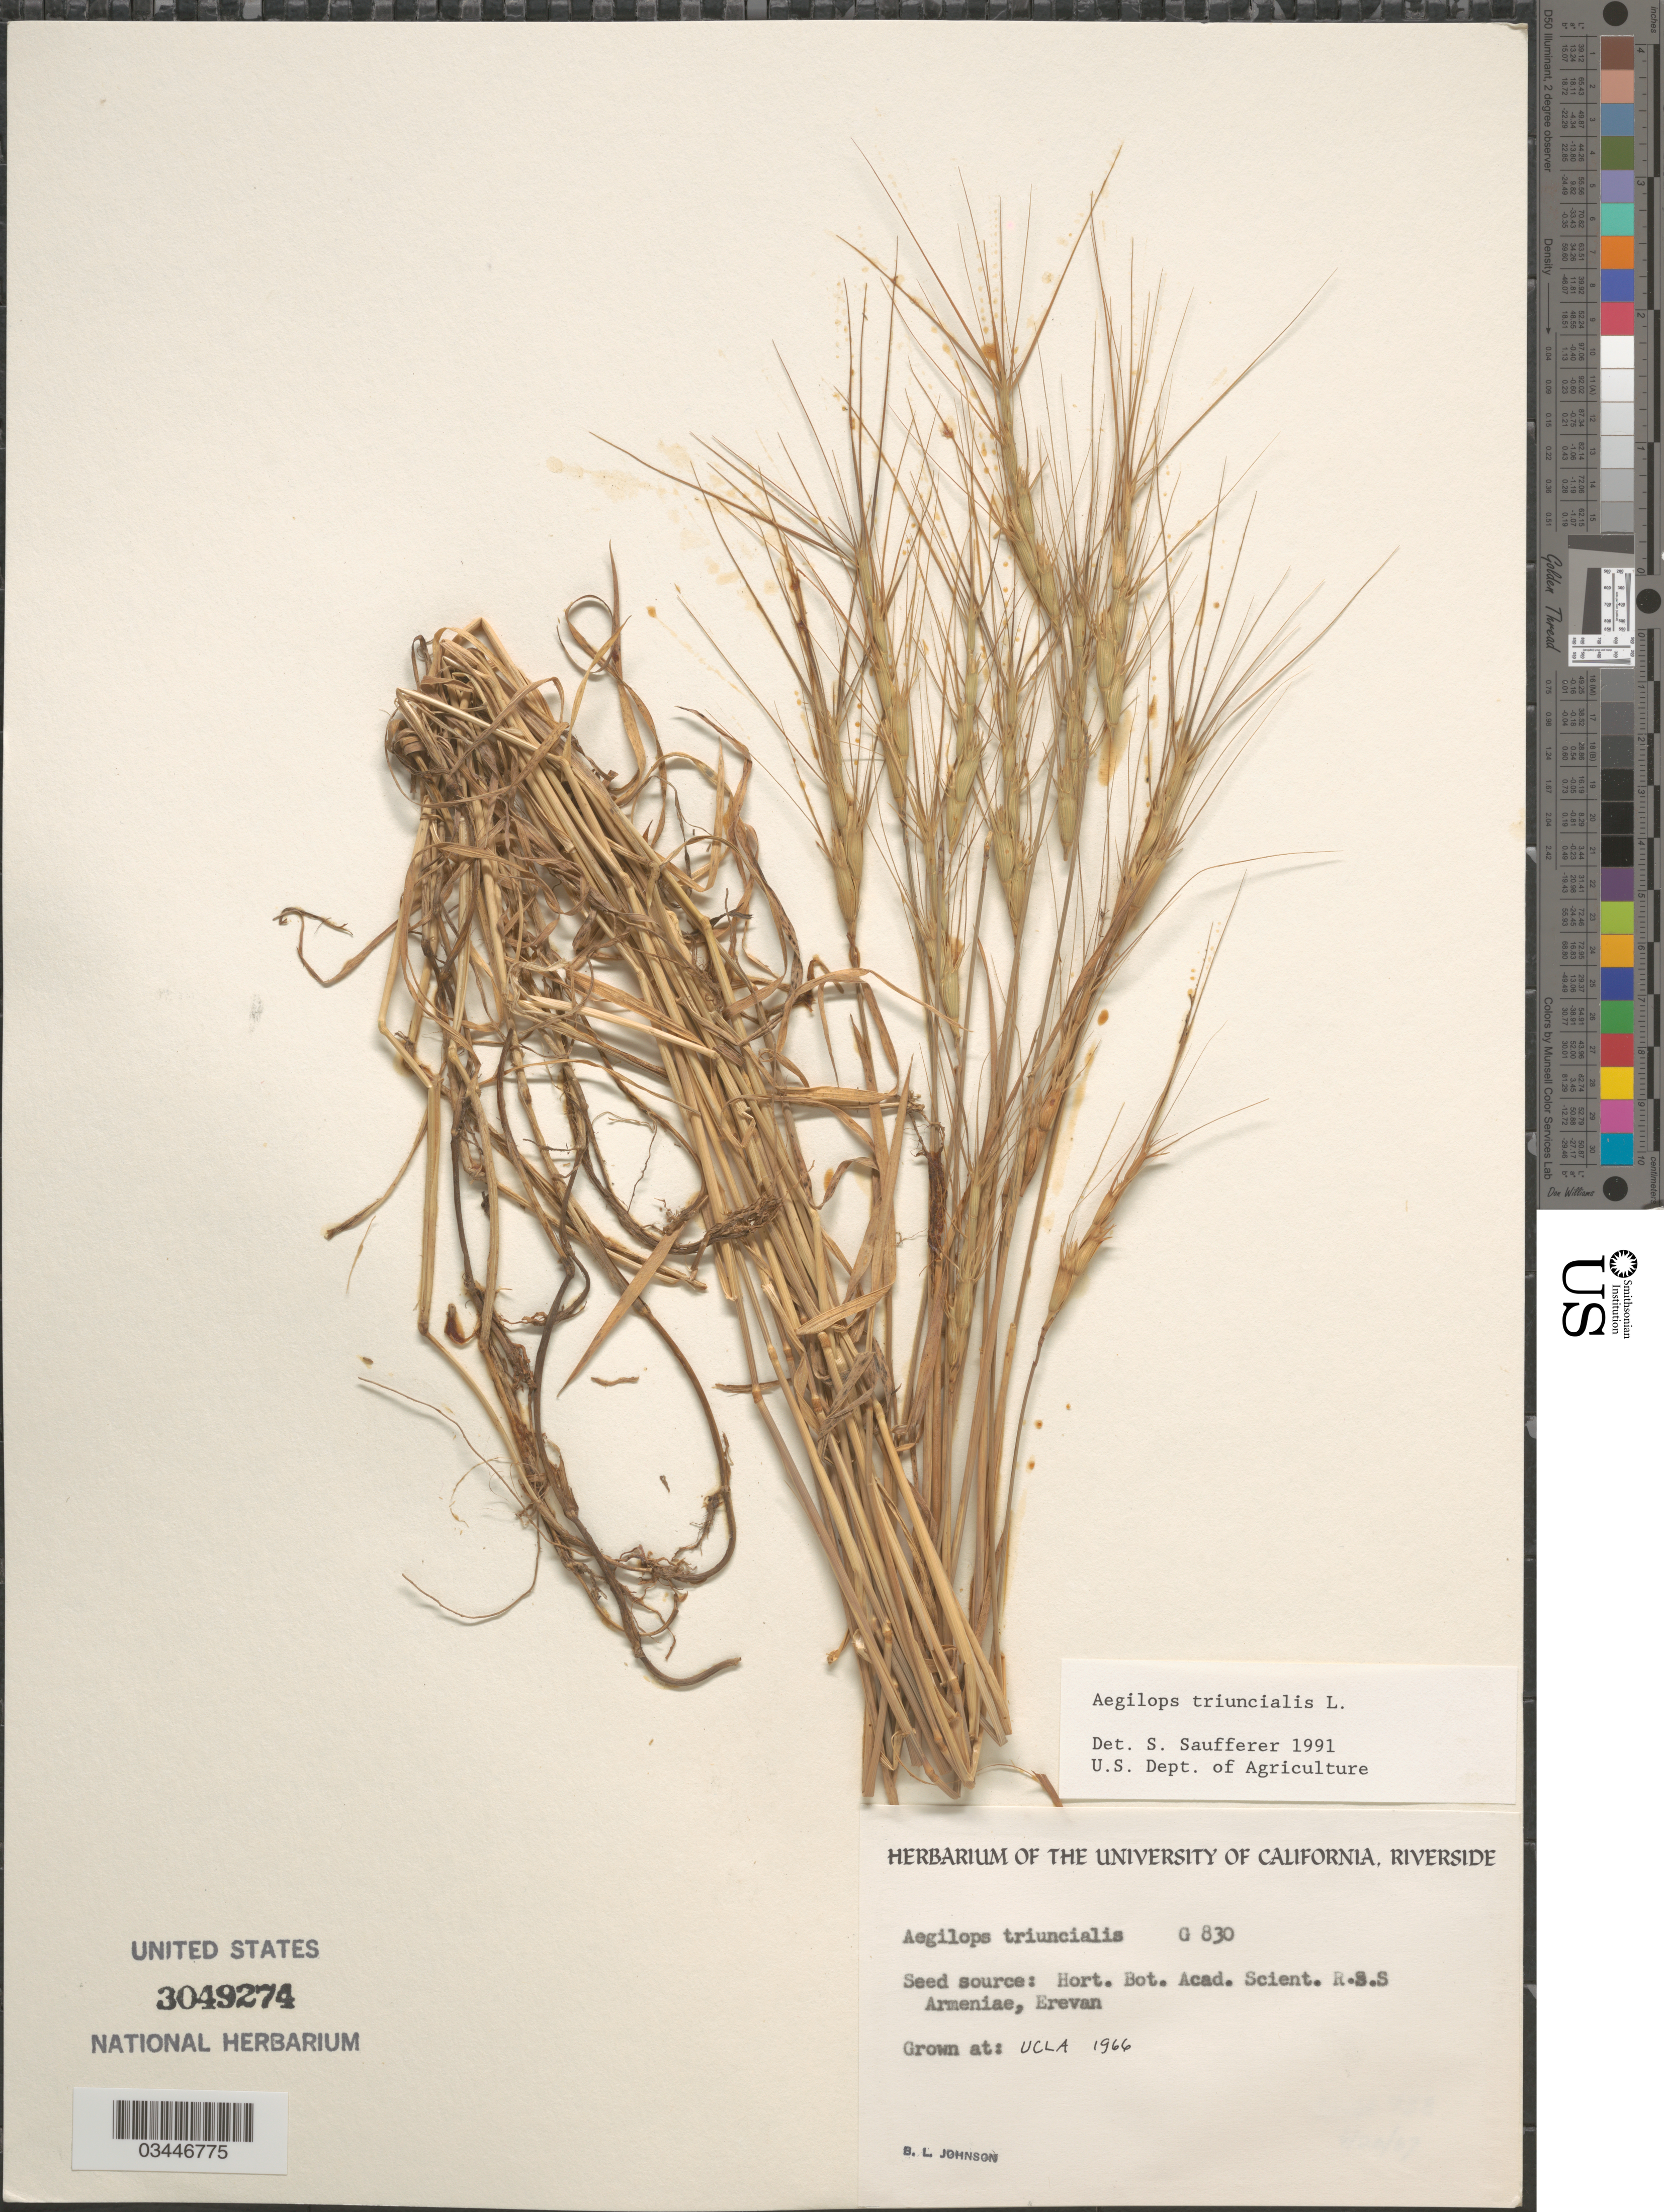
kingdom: Plantae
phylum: Tracheophyta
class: Liliopsida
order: Poales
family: Poaceae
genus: Aegilops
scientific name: Aegilops triuncialis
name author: L.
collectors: B. Johnson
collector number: G830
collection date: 1966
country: United States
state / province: California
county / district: Los Angeles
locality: UCLA.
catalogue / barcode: US 3049274